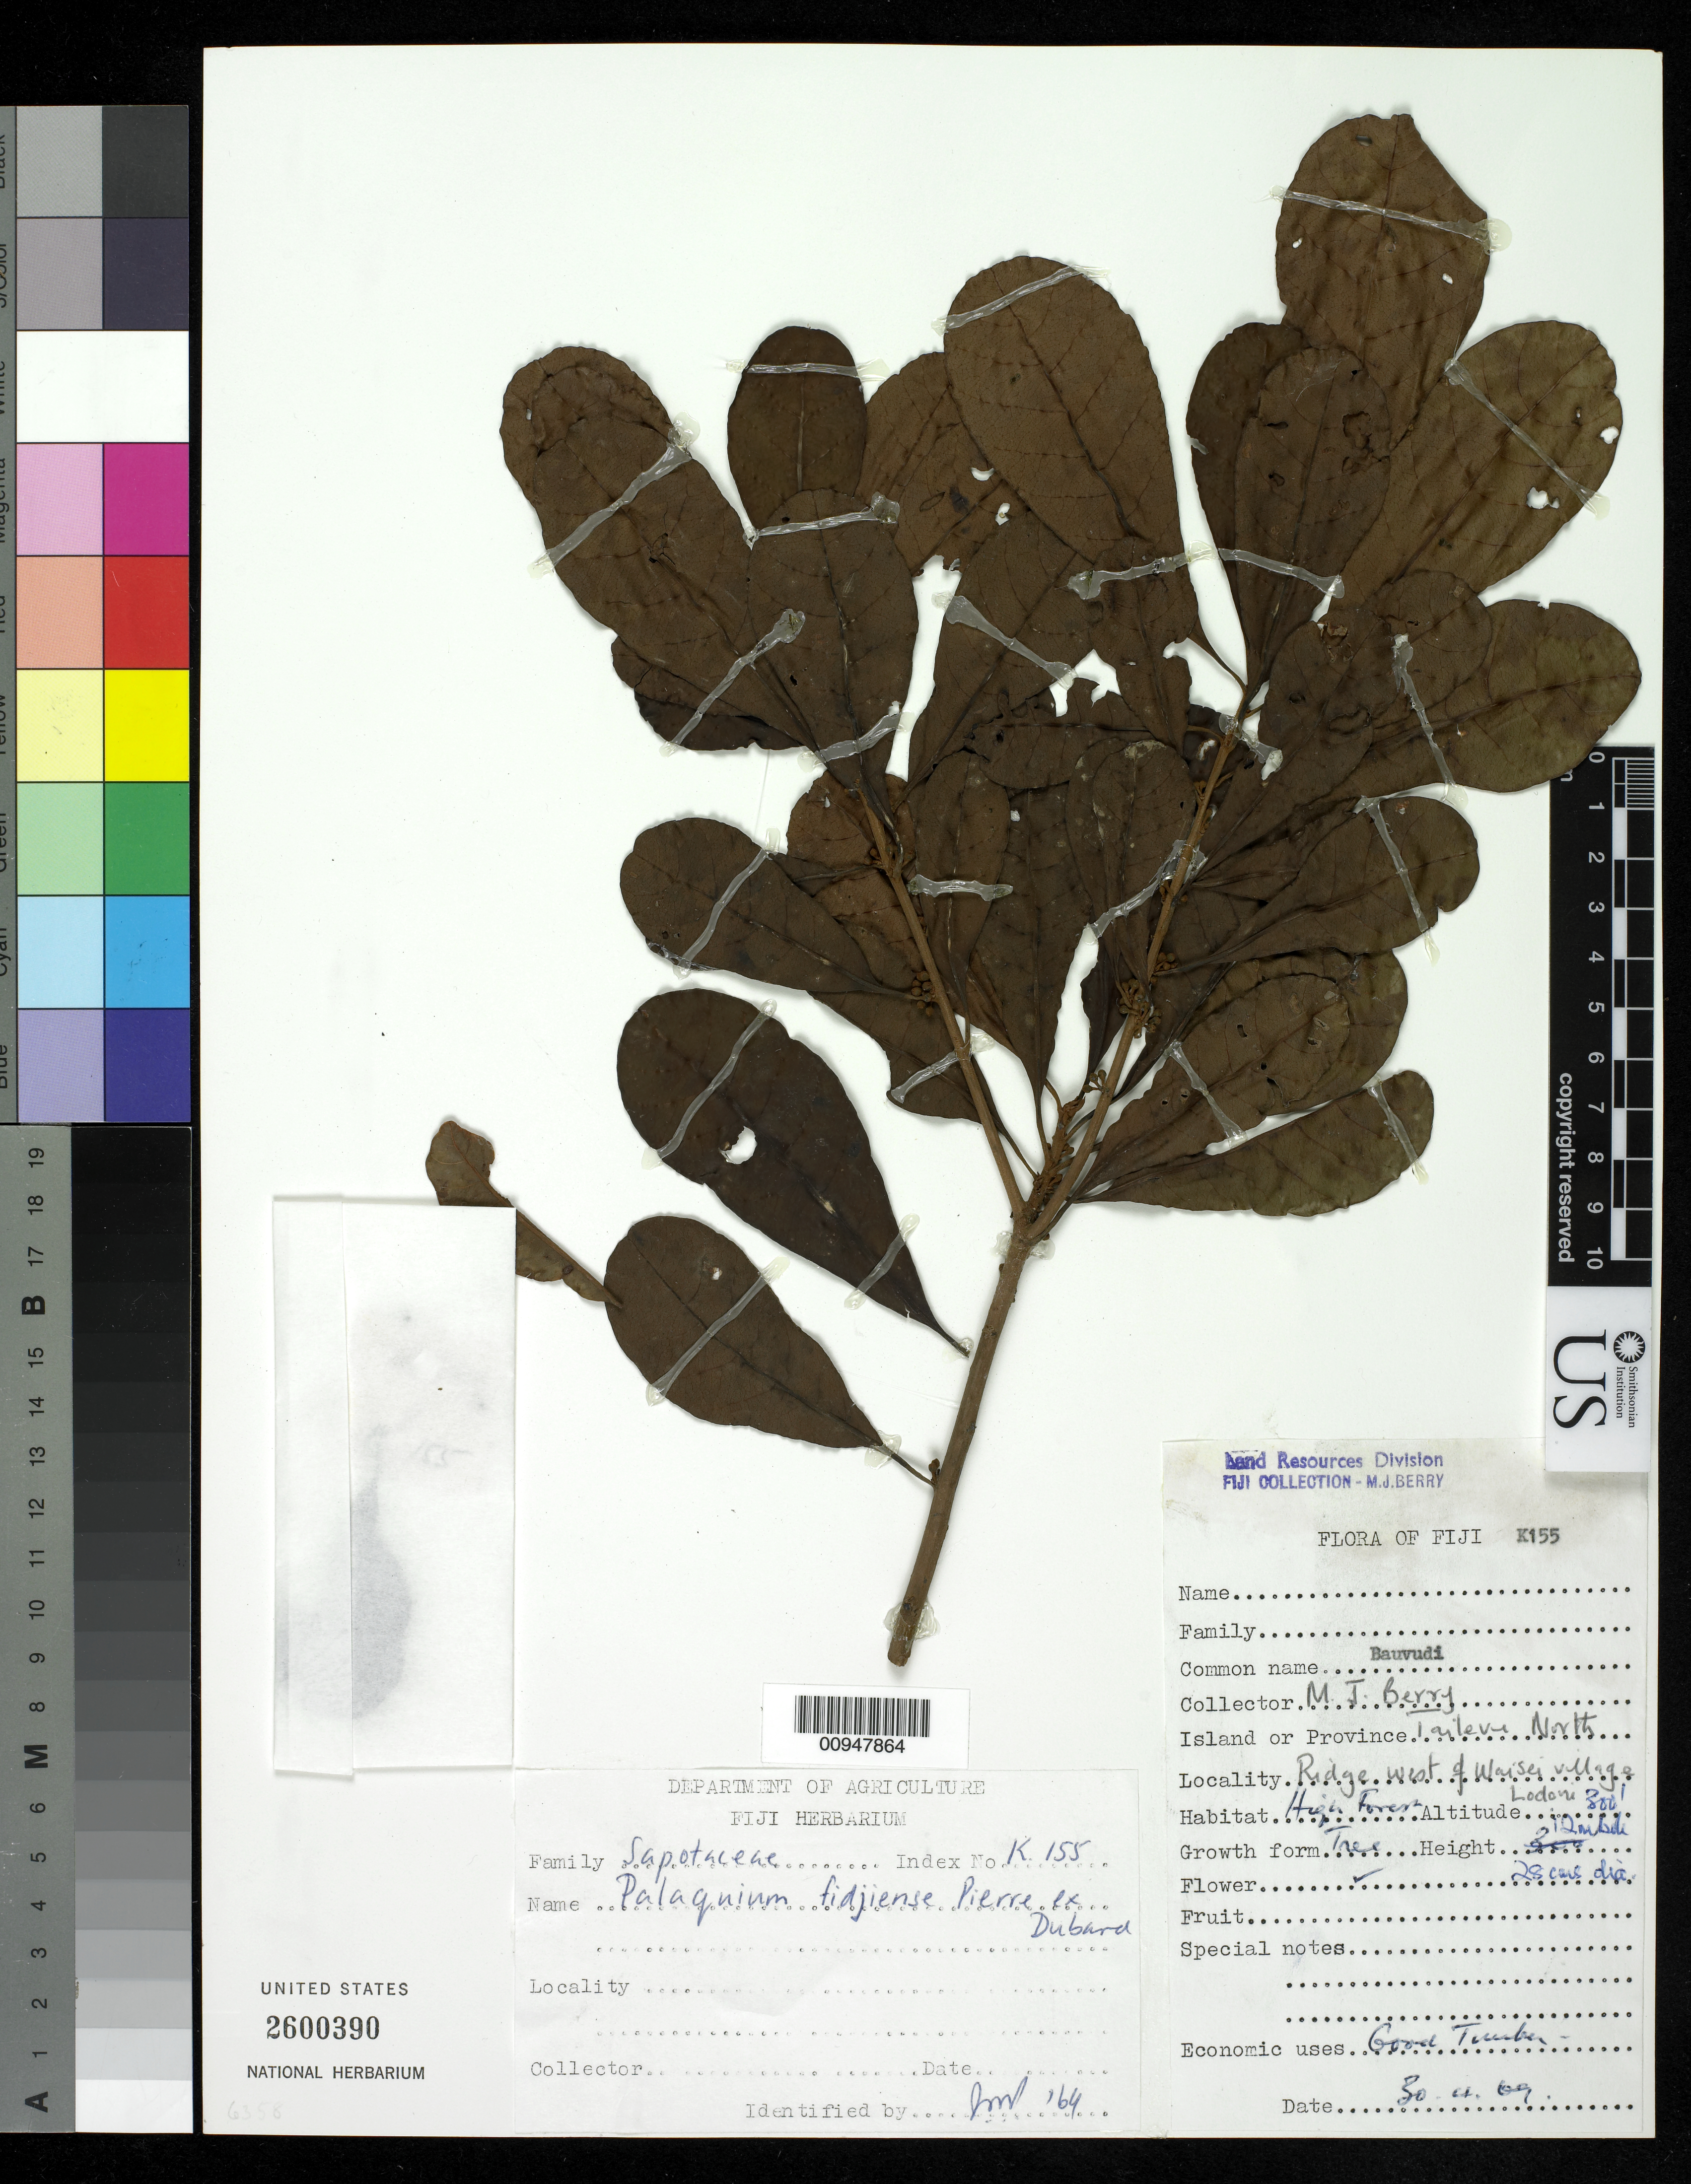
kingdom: Plantae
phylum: Tracheophyta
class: Magnoliopsida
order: Ericales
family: Sapotaceae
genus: Palaquium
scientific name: Palaquium fijiense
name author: (Hemsl.) A.C. Sm.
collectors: M. Berry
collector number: K 155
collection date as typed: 30 Apr 1969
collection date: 1969-04-30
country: Fiji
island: Tai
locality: Tai Levi N., ridge W. of Waisei village, Lodoni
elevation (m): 91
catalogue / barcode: US 2600390